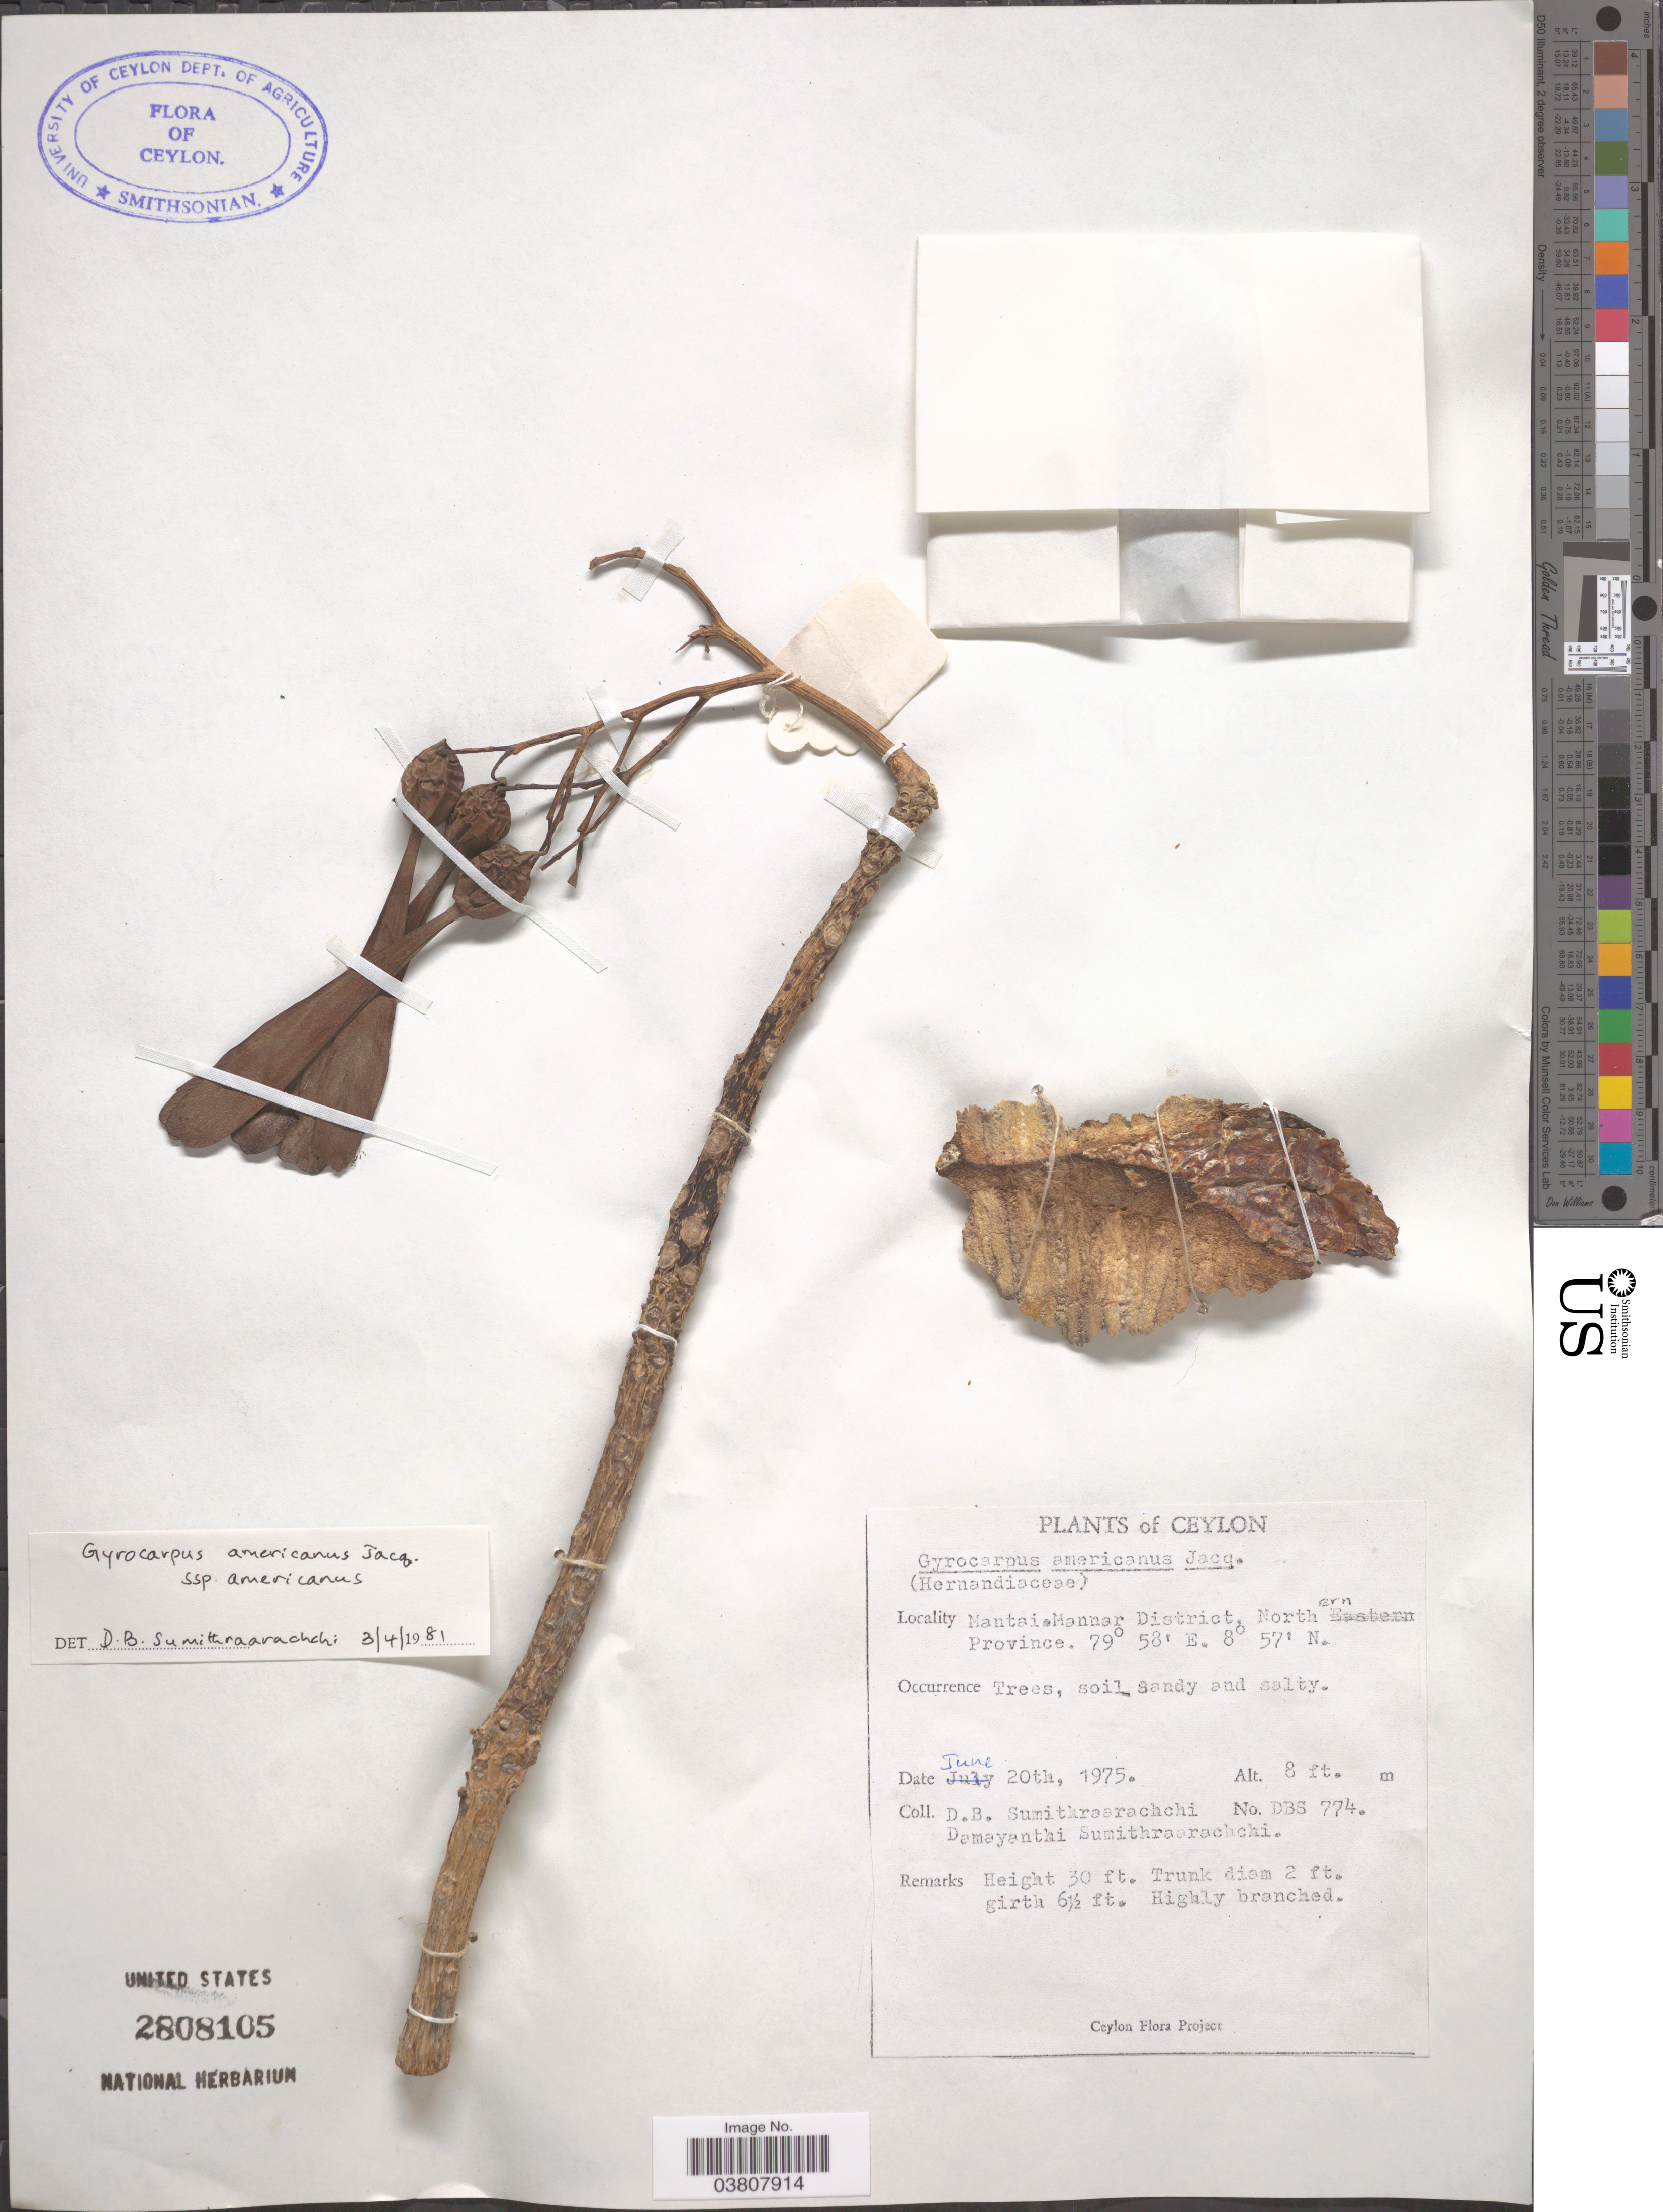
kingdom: Plantae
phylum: Tracheophyta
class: Magnoliopsida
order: Laurales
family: Hernandiaceae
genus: Gyrocarpus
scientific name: Gyrocarpus americanus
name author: Jacq.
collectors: D. B. Sumithraarachchi & D. Sumithraarachchi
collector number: DBS774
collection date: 1975-06-20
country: Sri Lanka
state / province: Northern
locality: Ceylon. Mantai. Mannar District.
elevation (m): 2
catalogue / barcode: US 2808105